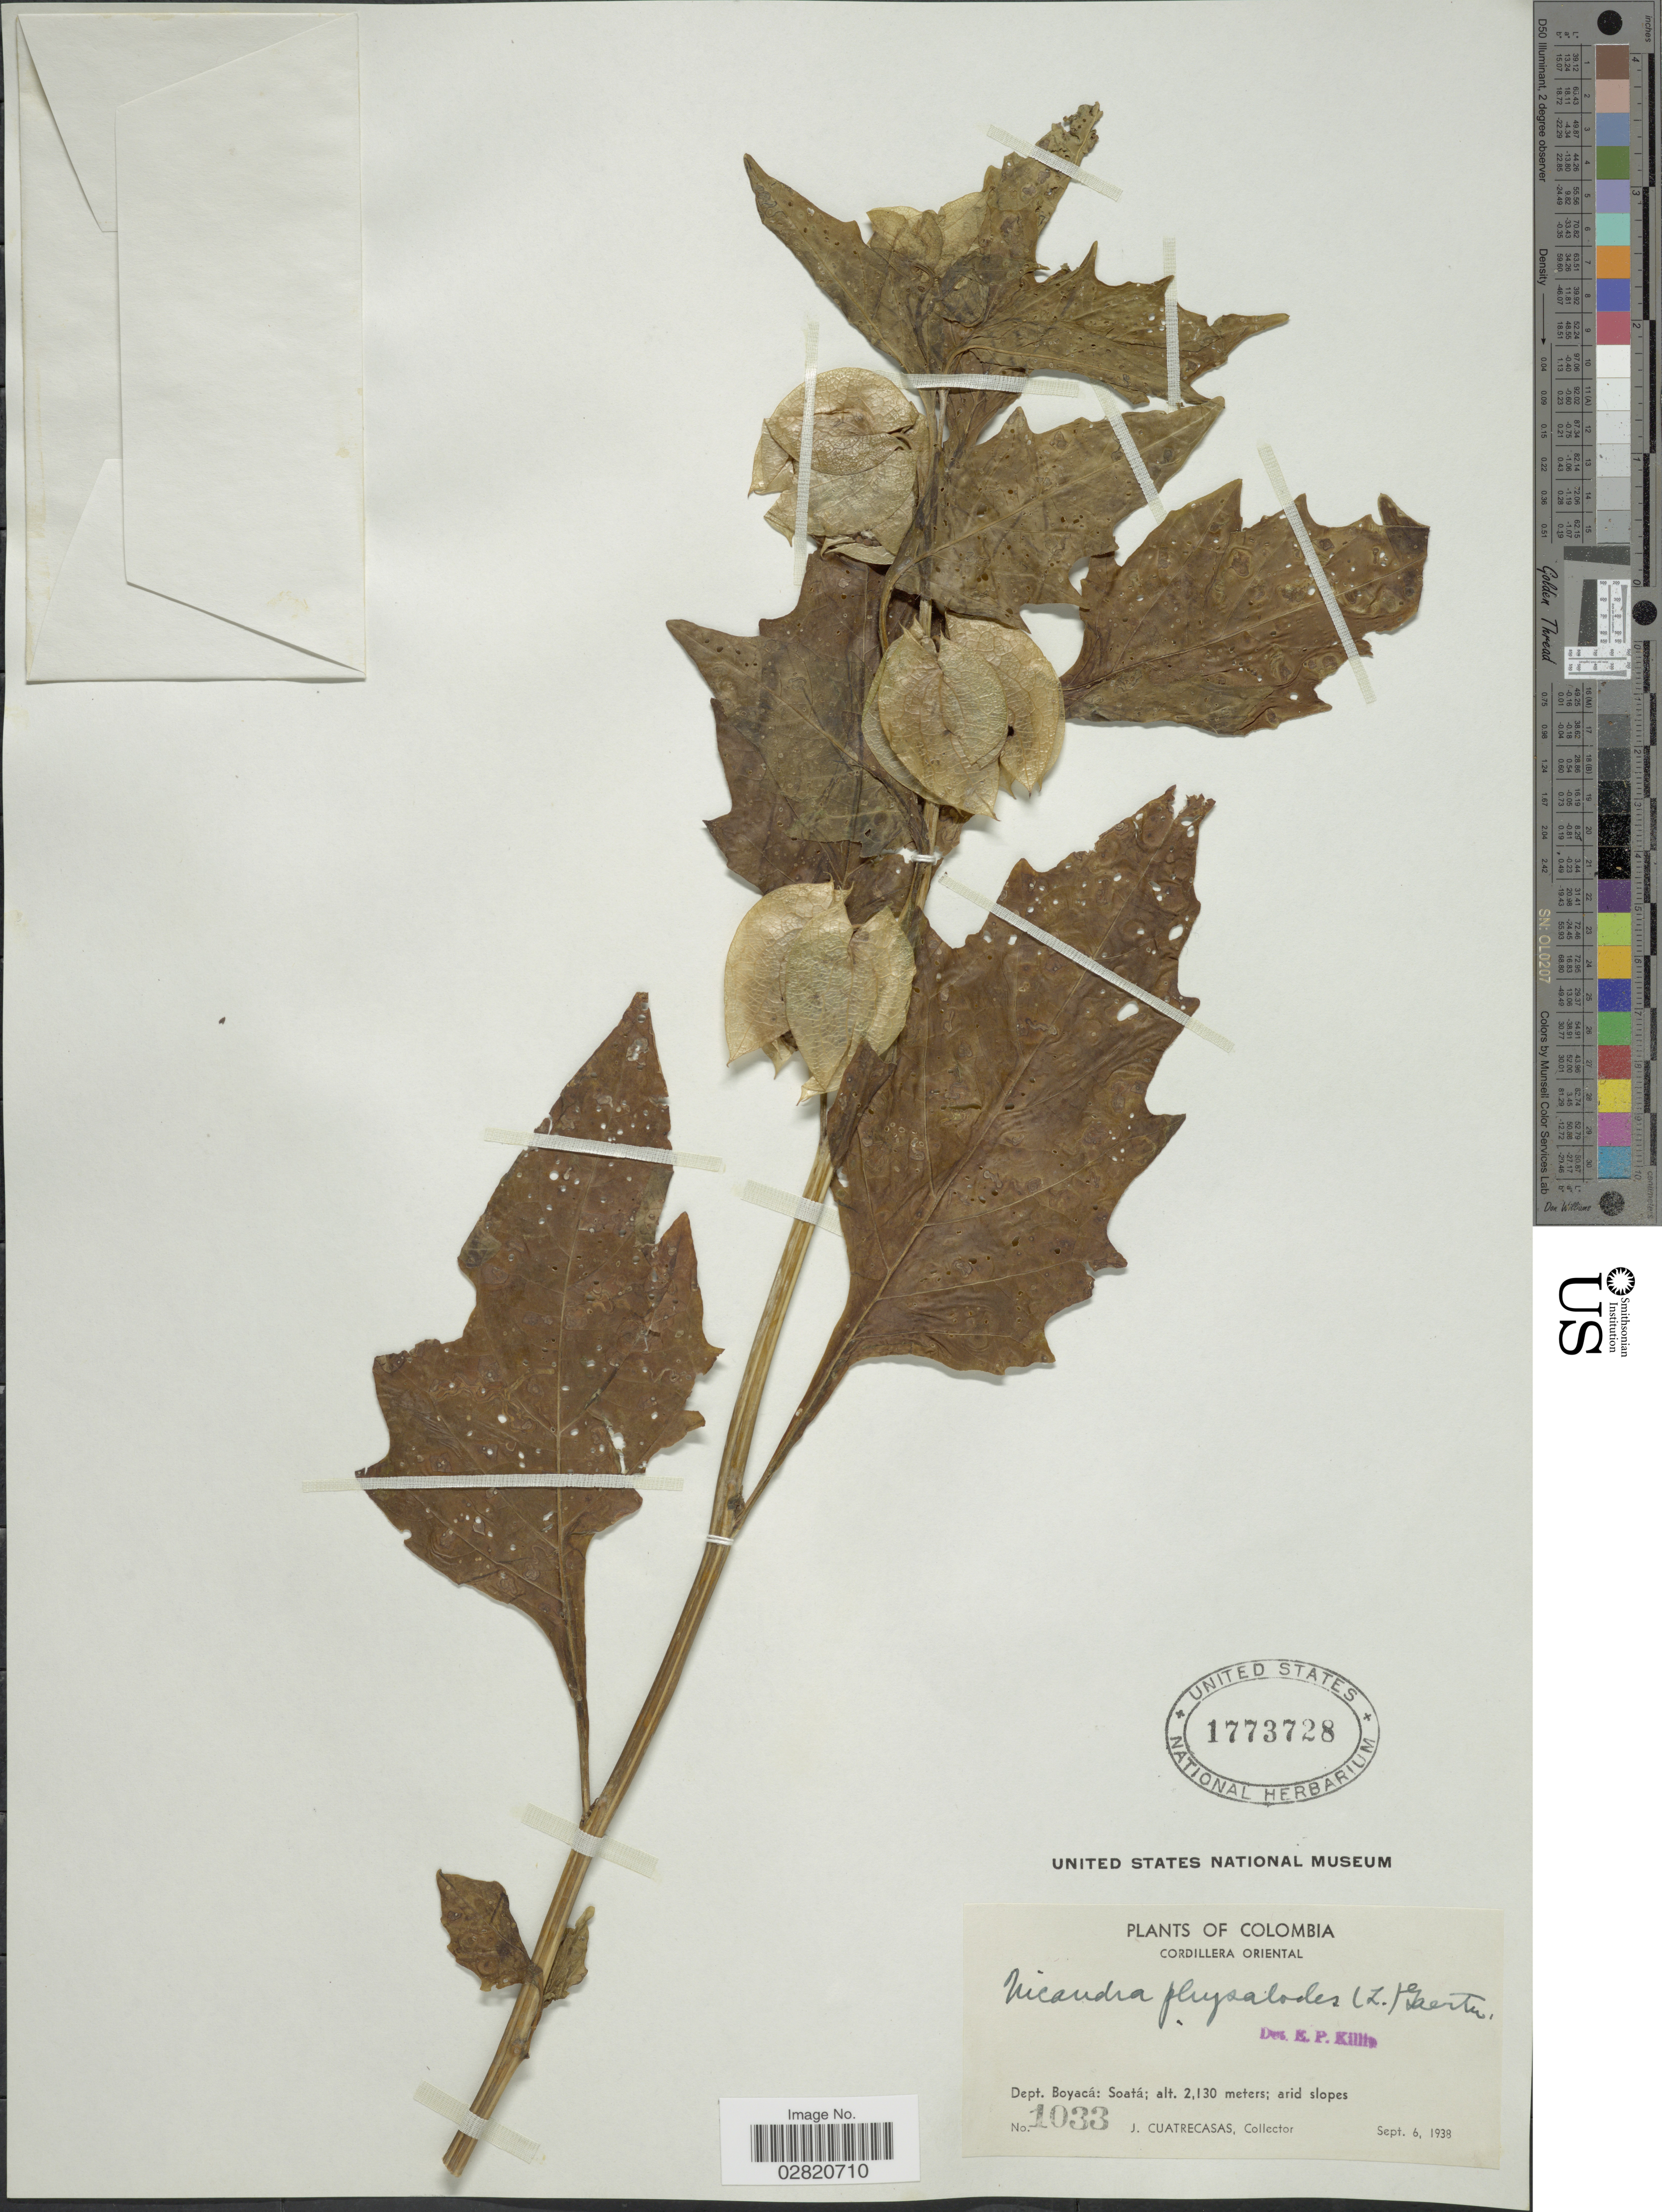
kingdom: Plantae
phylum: Tracheophyta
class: Magnoliopsida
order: Solanales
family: Solanaceae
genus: Nicandra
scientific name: Nicandra physalodes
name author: (L.) Gaertn.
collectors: J. Cuatrecasas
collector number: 1033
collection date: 1938-09-06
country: Colombia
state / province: Boyacá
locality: Cordillera Oriental. Dept. Boyacá: Soatá.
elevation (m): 2130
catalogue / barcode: US 1773728